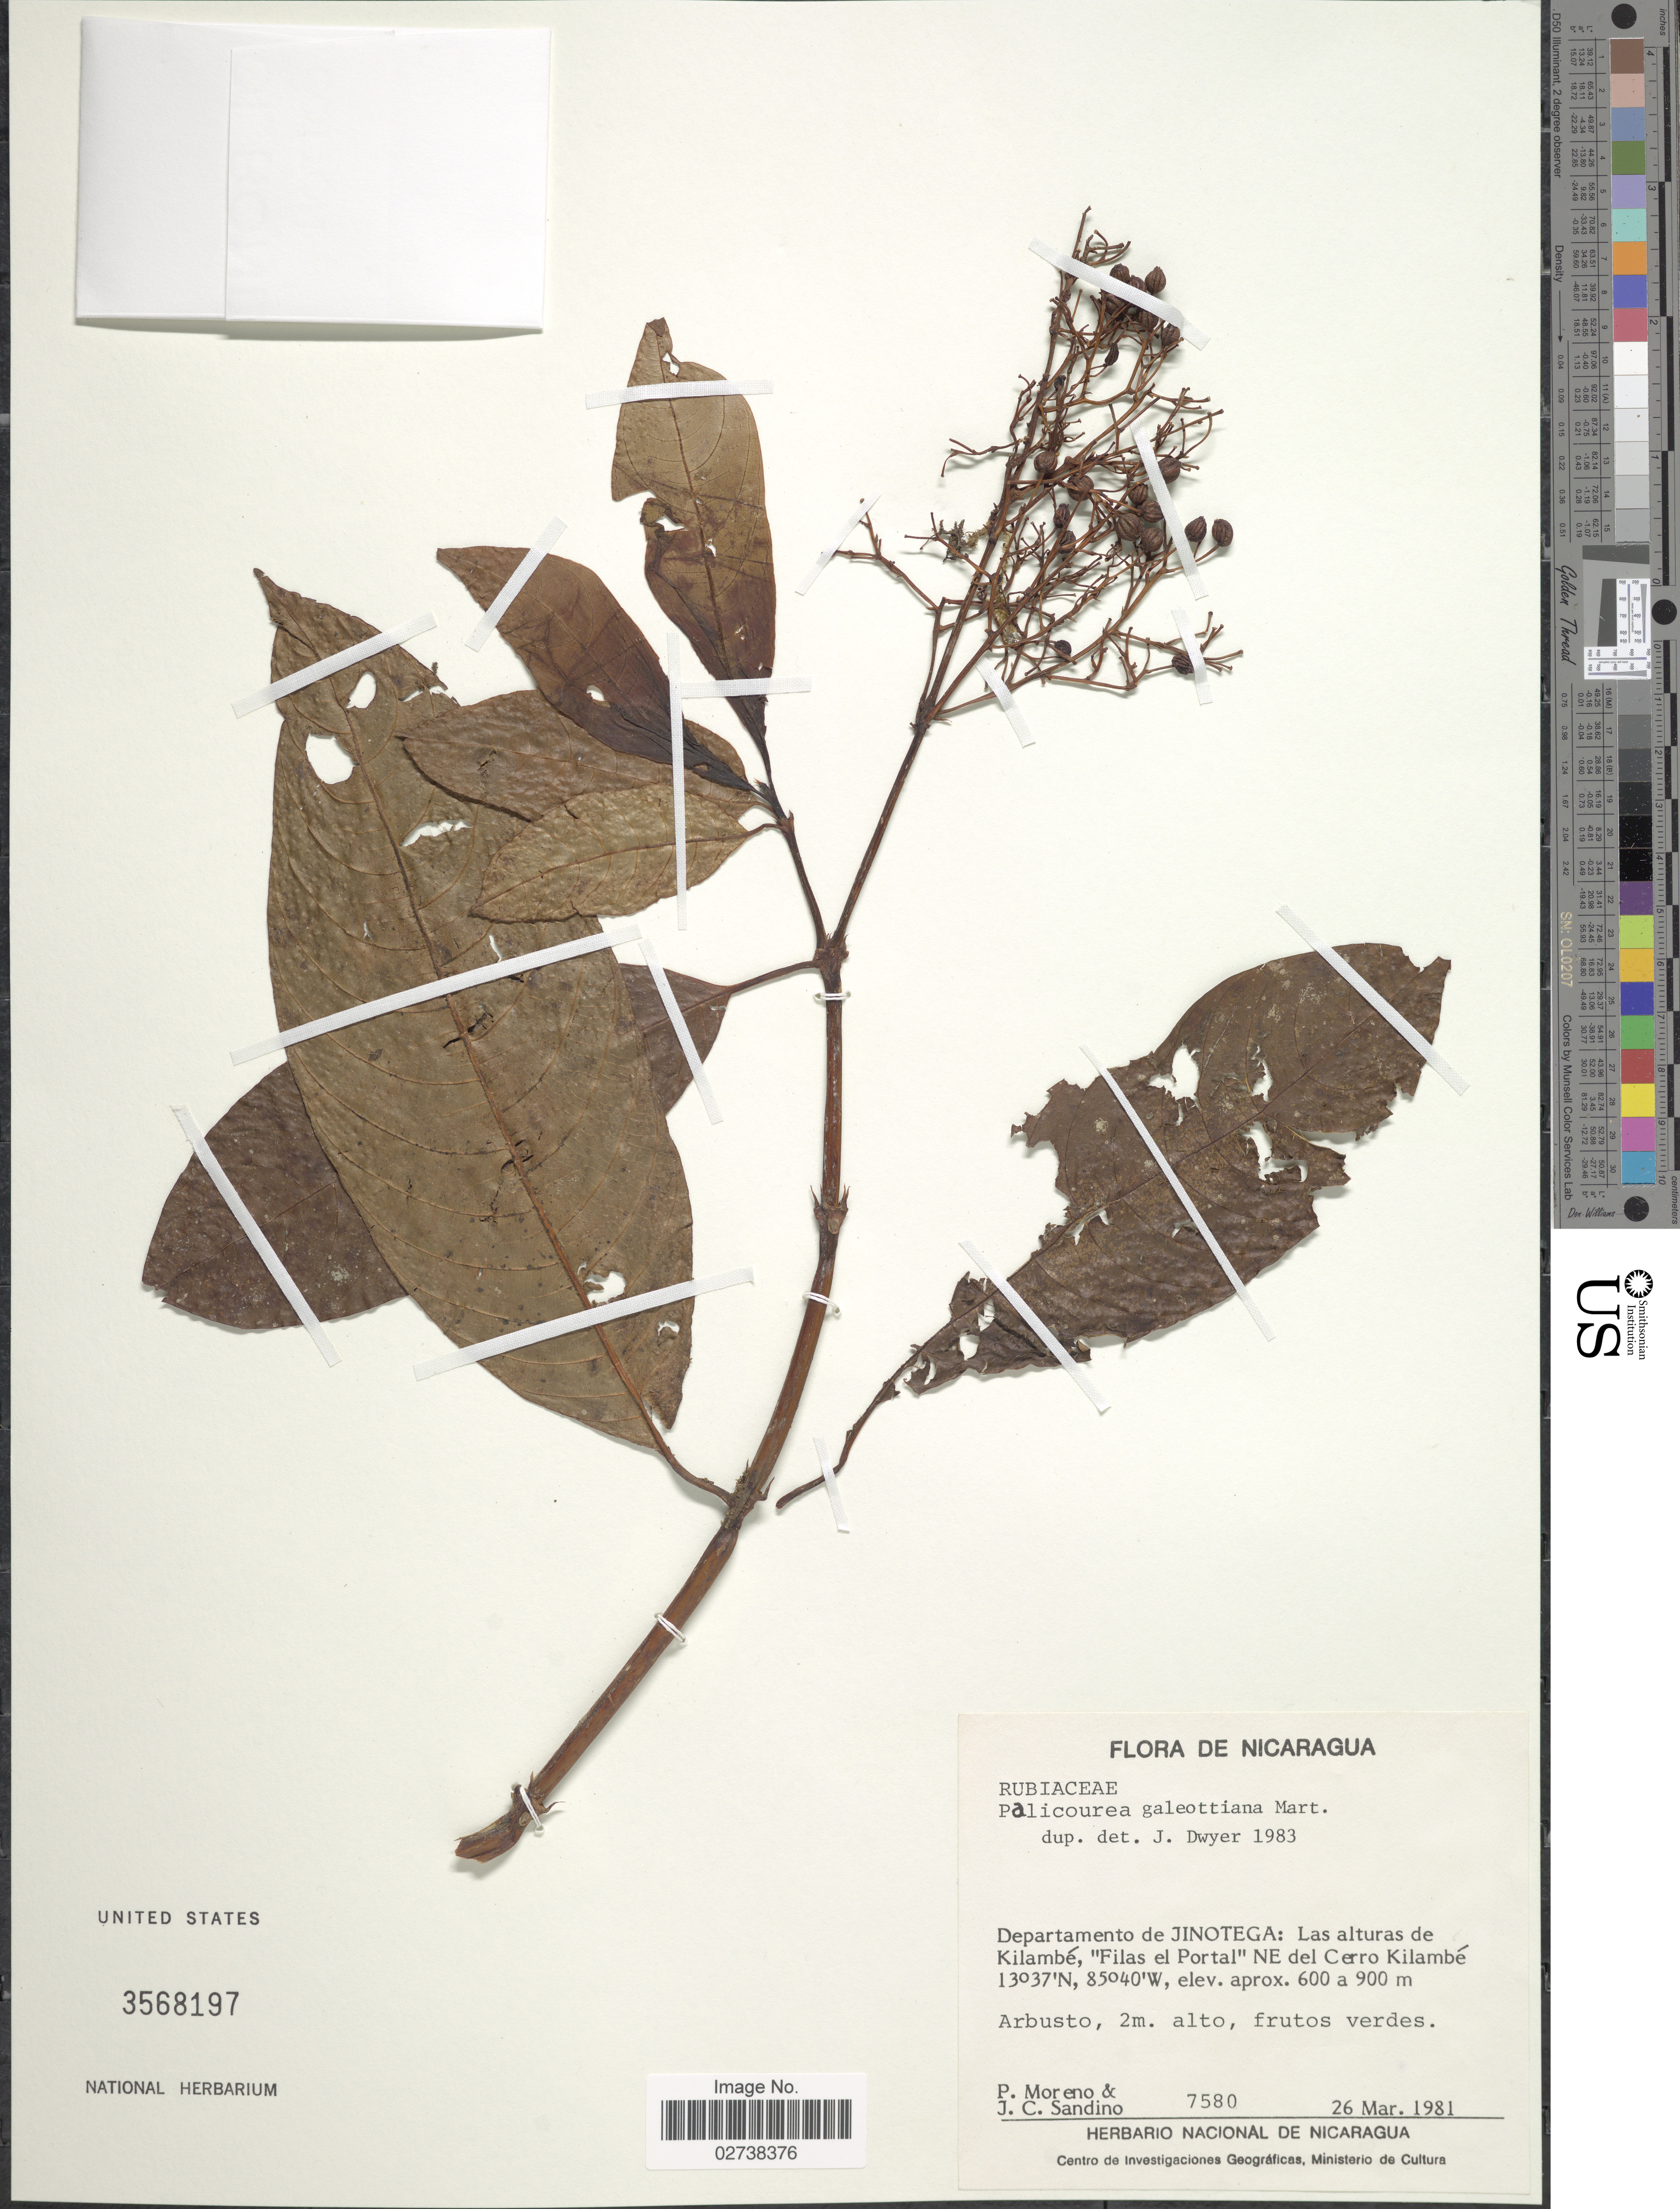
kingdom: Plantae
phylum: Tracheophyta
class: Magnoliopsida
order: Gentianales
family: Rubiaceae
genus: Palicourea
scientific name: Palicourea galeottiana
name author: M. Martens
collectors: P. Moreno & J. Sandino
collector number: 7580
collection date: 1981-03-26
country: Nicaragua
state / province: Jinotega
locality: Departamento de Jinotega: Las alturas de Kilambe, "Filas el Portal" NE del Cerro Kilambe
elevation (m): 600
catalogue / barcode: US 3568197